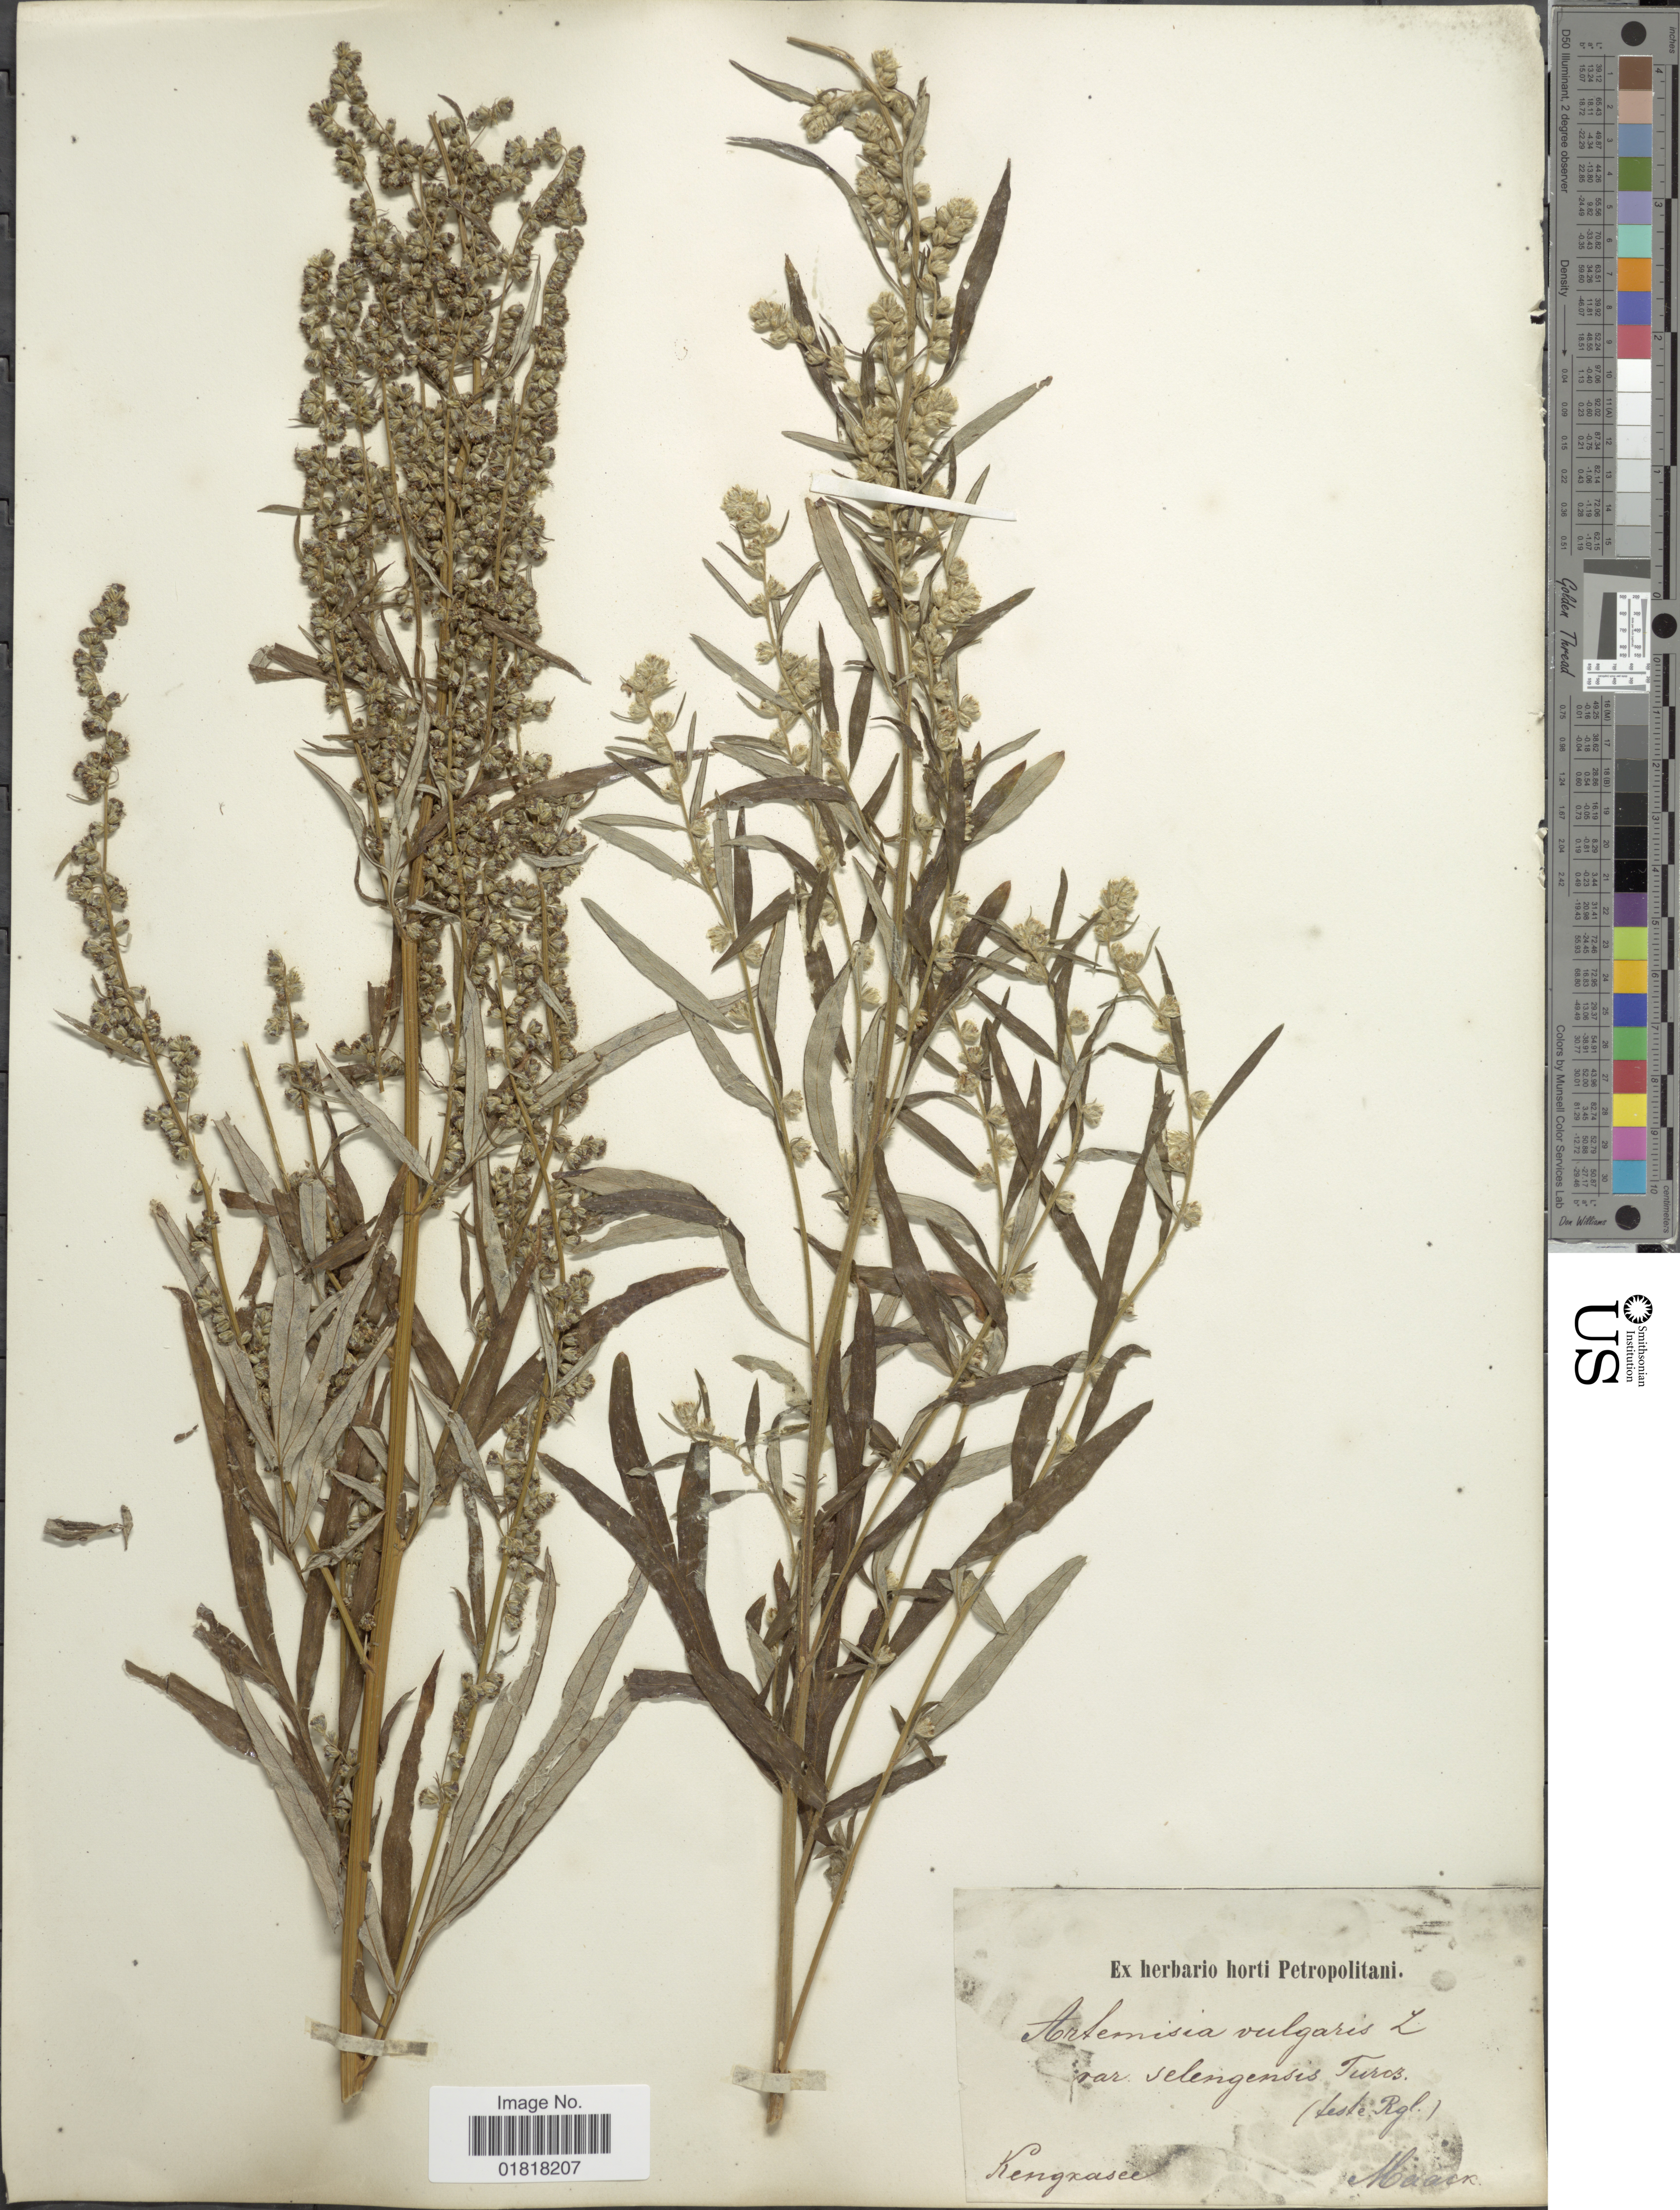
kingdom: Plantae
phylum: Tracheophyta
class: Magnoliopsida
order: Asterales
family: Asteraceae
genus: Artemisia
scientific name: Artemisia vulgaris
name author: L.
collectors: R. K. Maack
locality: Var Selengensis Turoz (teste Rgl), Kengrasee [unsure placement] [interpreted]